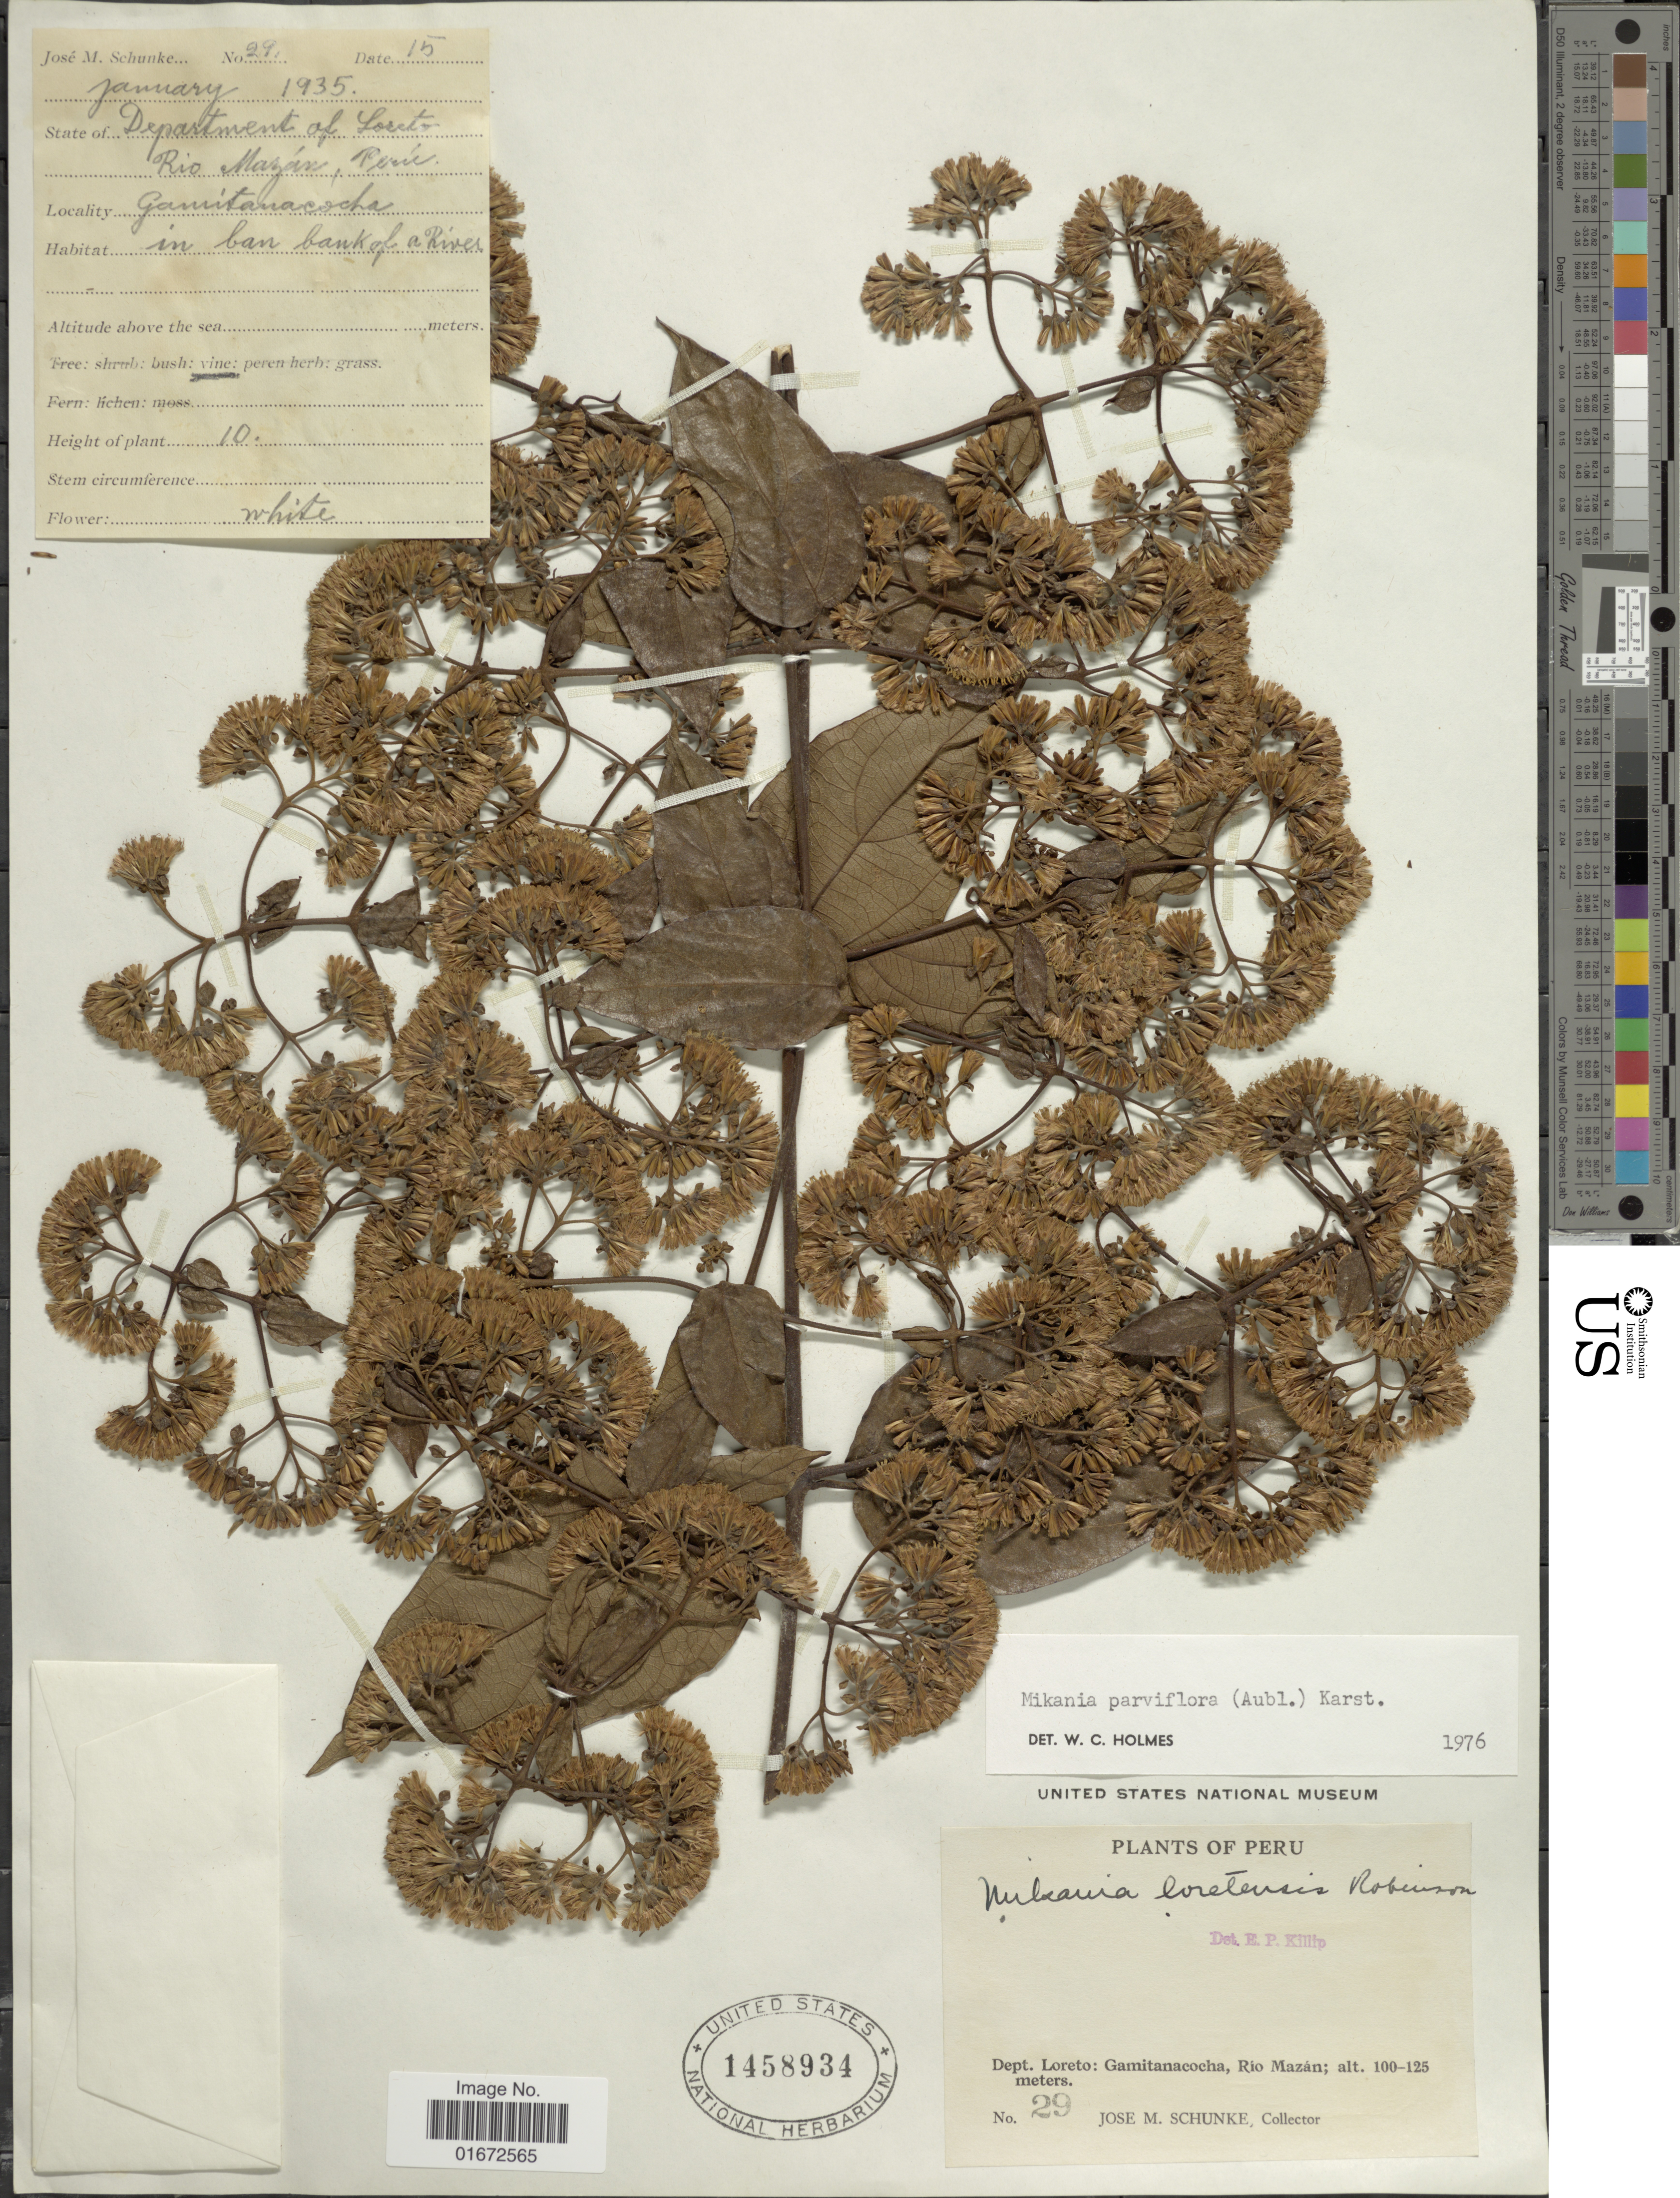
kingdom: Plantae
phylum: Tracheophyta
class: Magnoliopsida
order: Asterales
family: Asteraceae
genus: Mikania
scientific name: Mikania parviflora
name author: (Aubl.) Karst.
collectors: J. M. Schunke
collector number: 29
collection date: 1935-01-15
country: Peru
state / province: Loreto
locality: Department of Loreto. Rio Mazán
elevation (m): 100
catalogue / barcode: US 1458934